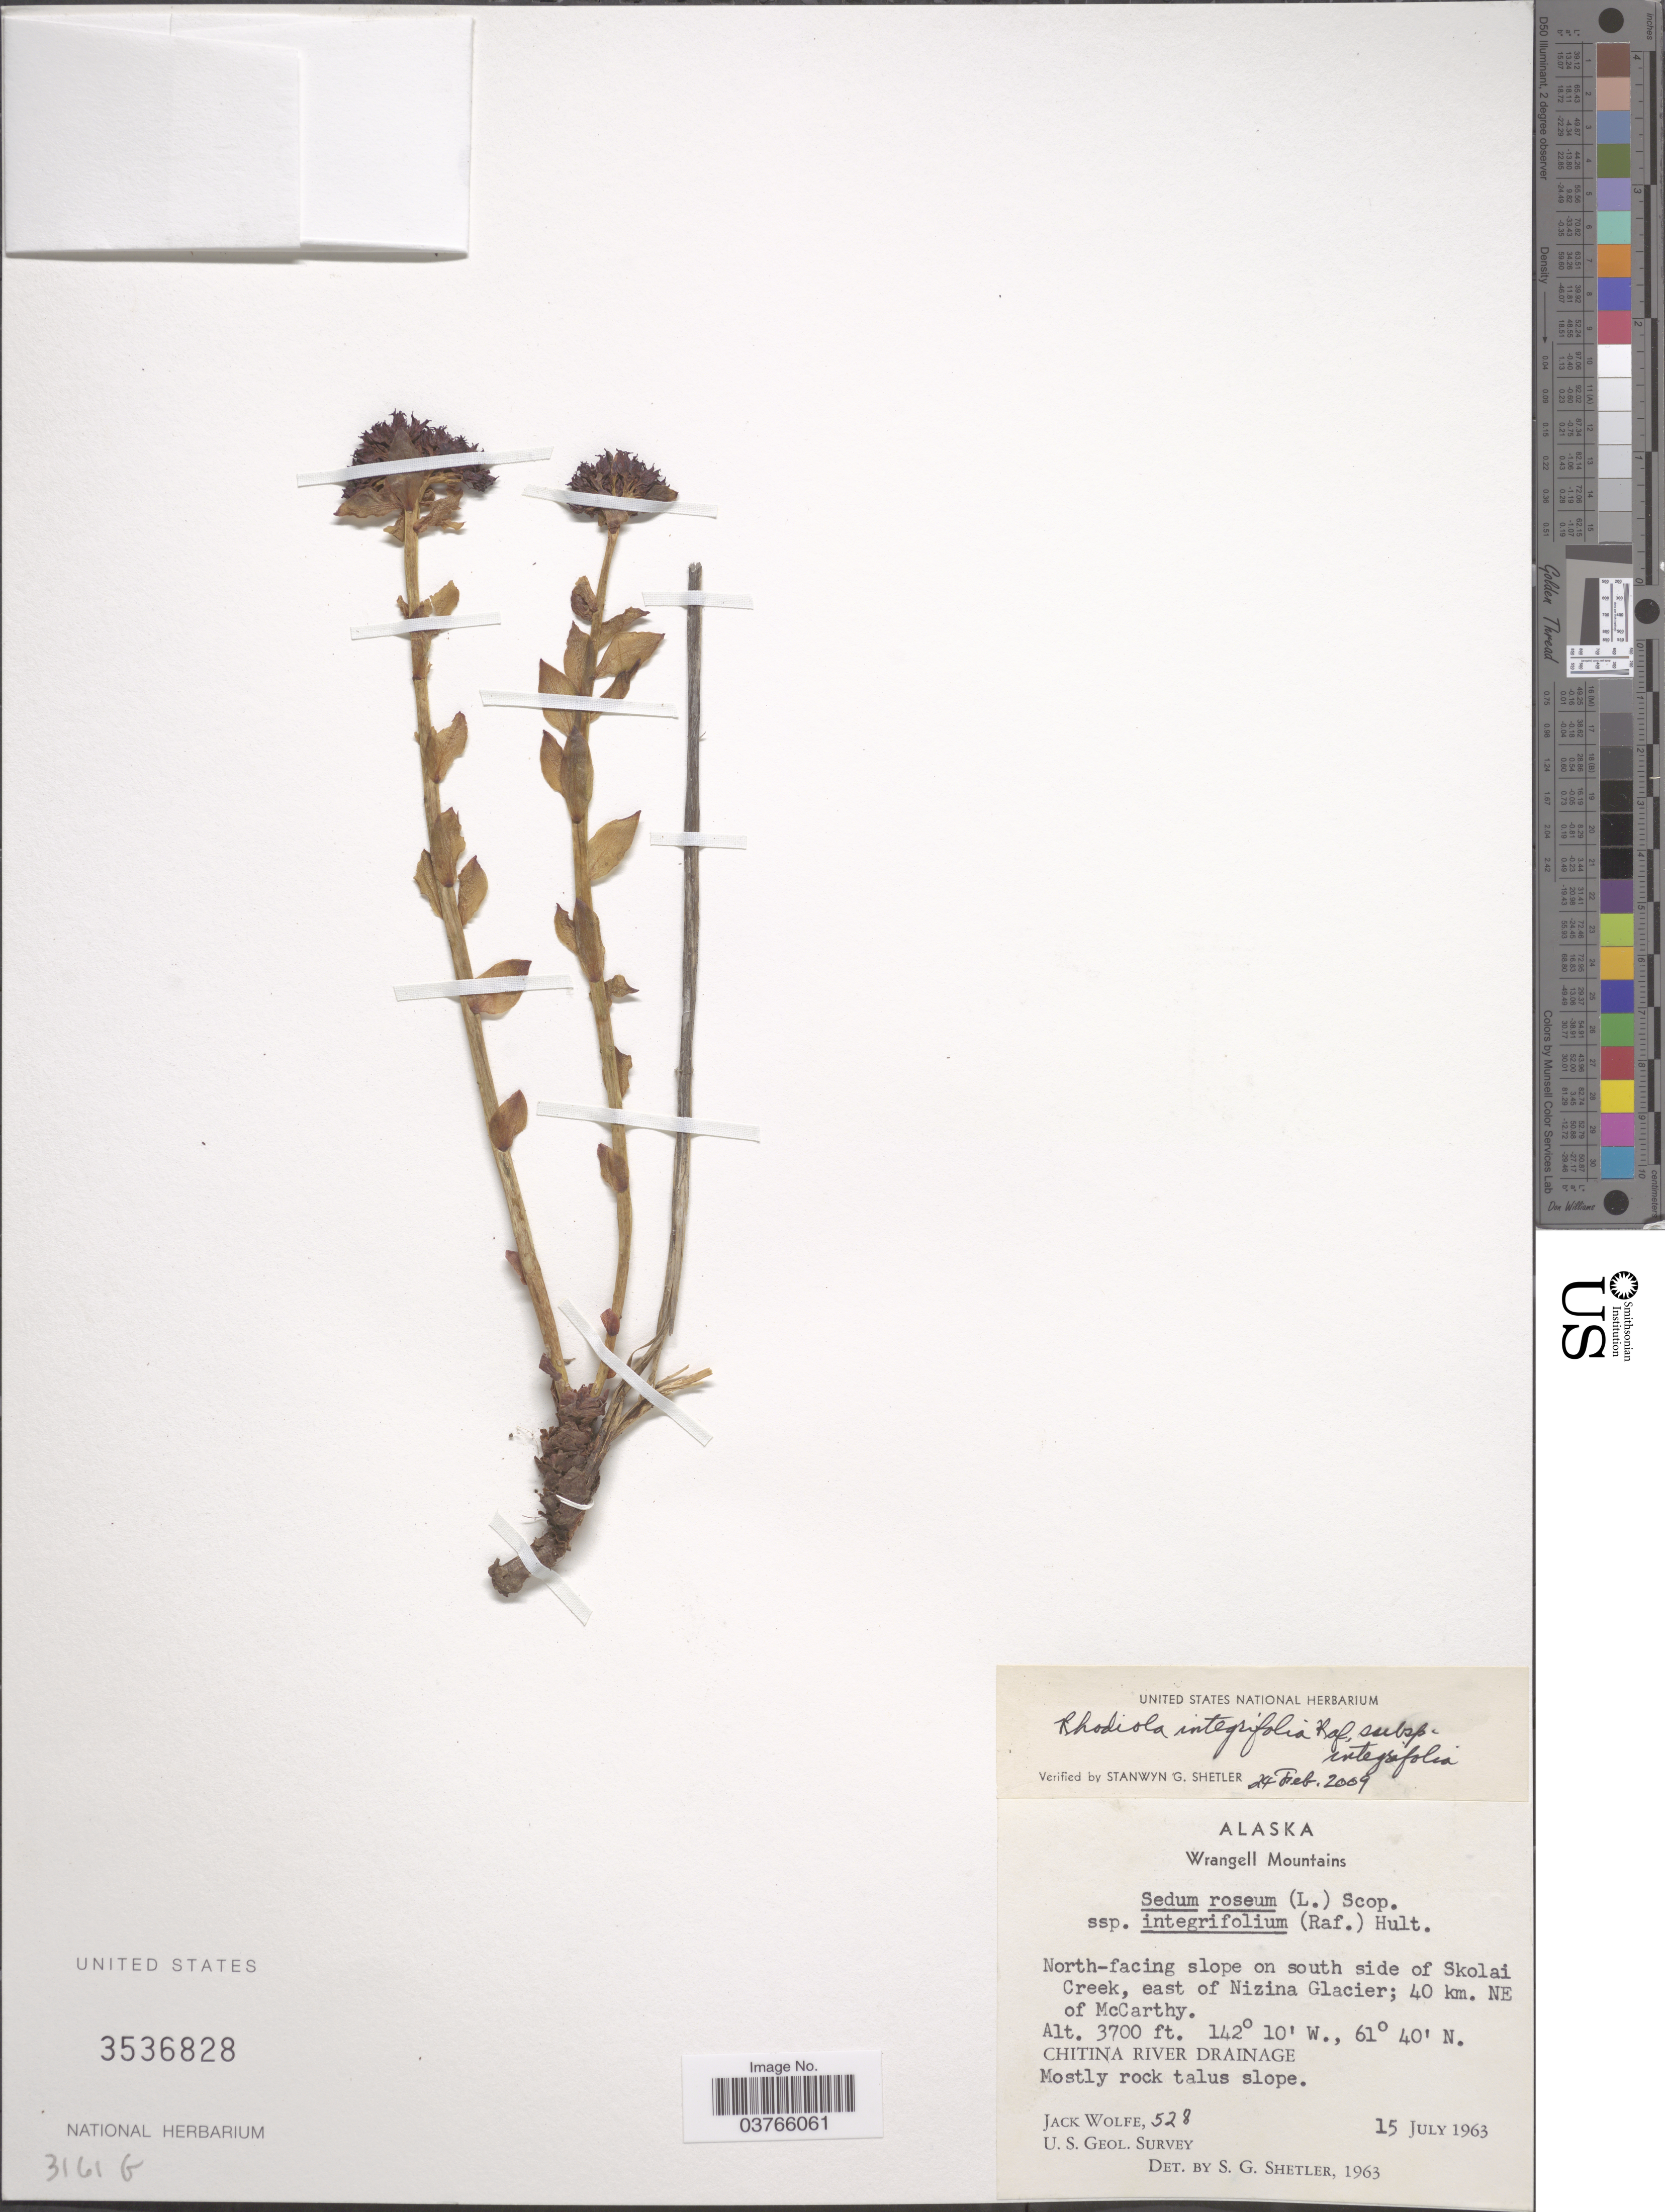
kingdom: Plantae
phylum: Tracheophyta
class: Magnoliopsida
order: Saxifragales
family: Crassulaceae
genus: Rhodiola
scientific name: Rhodiola integrifolia subsp. integrifolia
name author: Raf.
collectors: J. Wolfe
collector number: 528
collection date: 1963-07-15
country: United States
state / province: Alaska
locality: Wrangell Mountains. North-facing slope on south side of Skolai Creek, east of Nizina Glacier; 40 km. NE of McCarthy. Chitina River Drainage.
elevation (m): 1128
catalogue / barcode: US 3536828